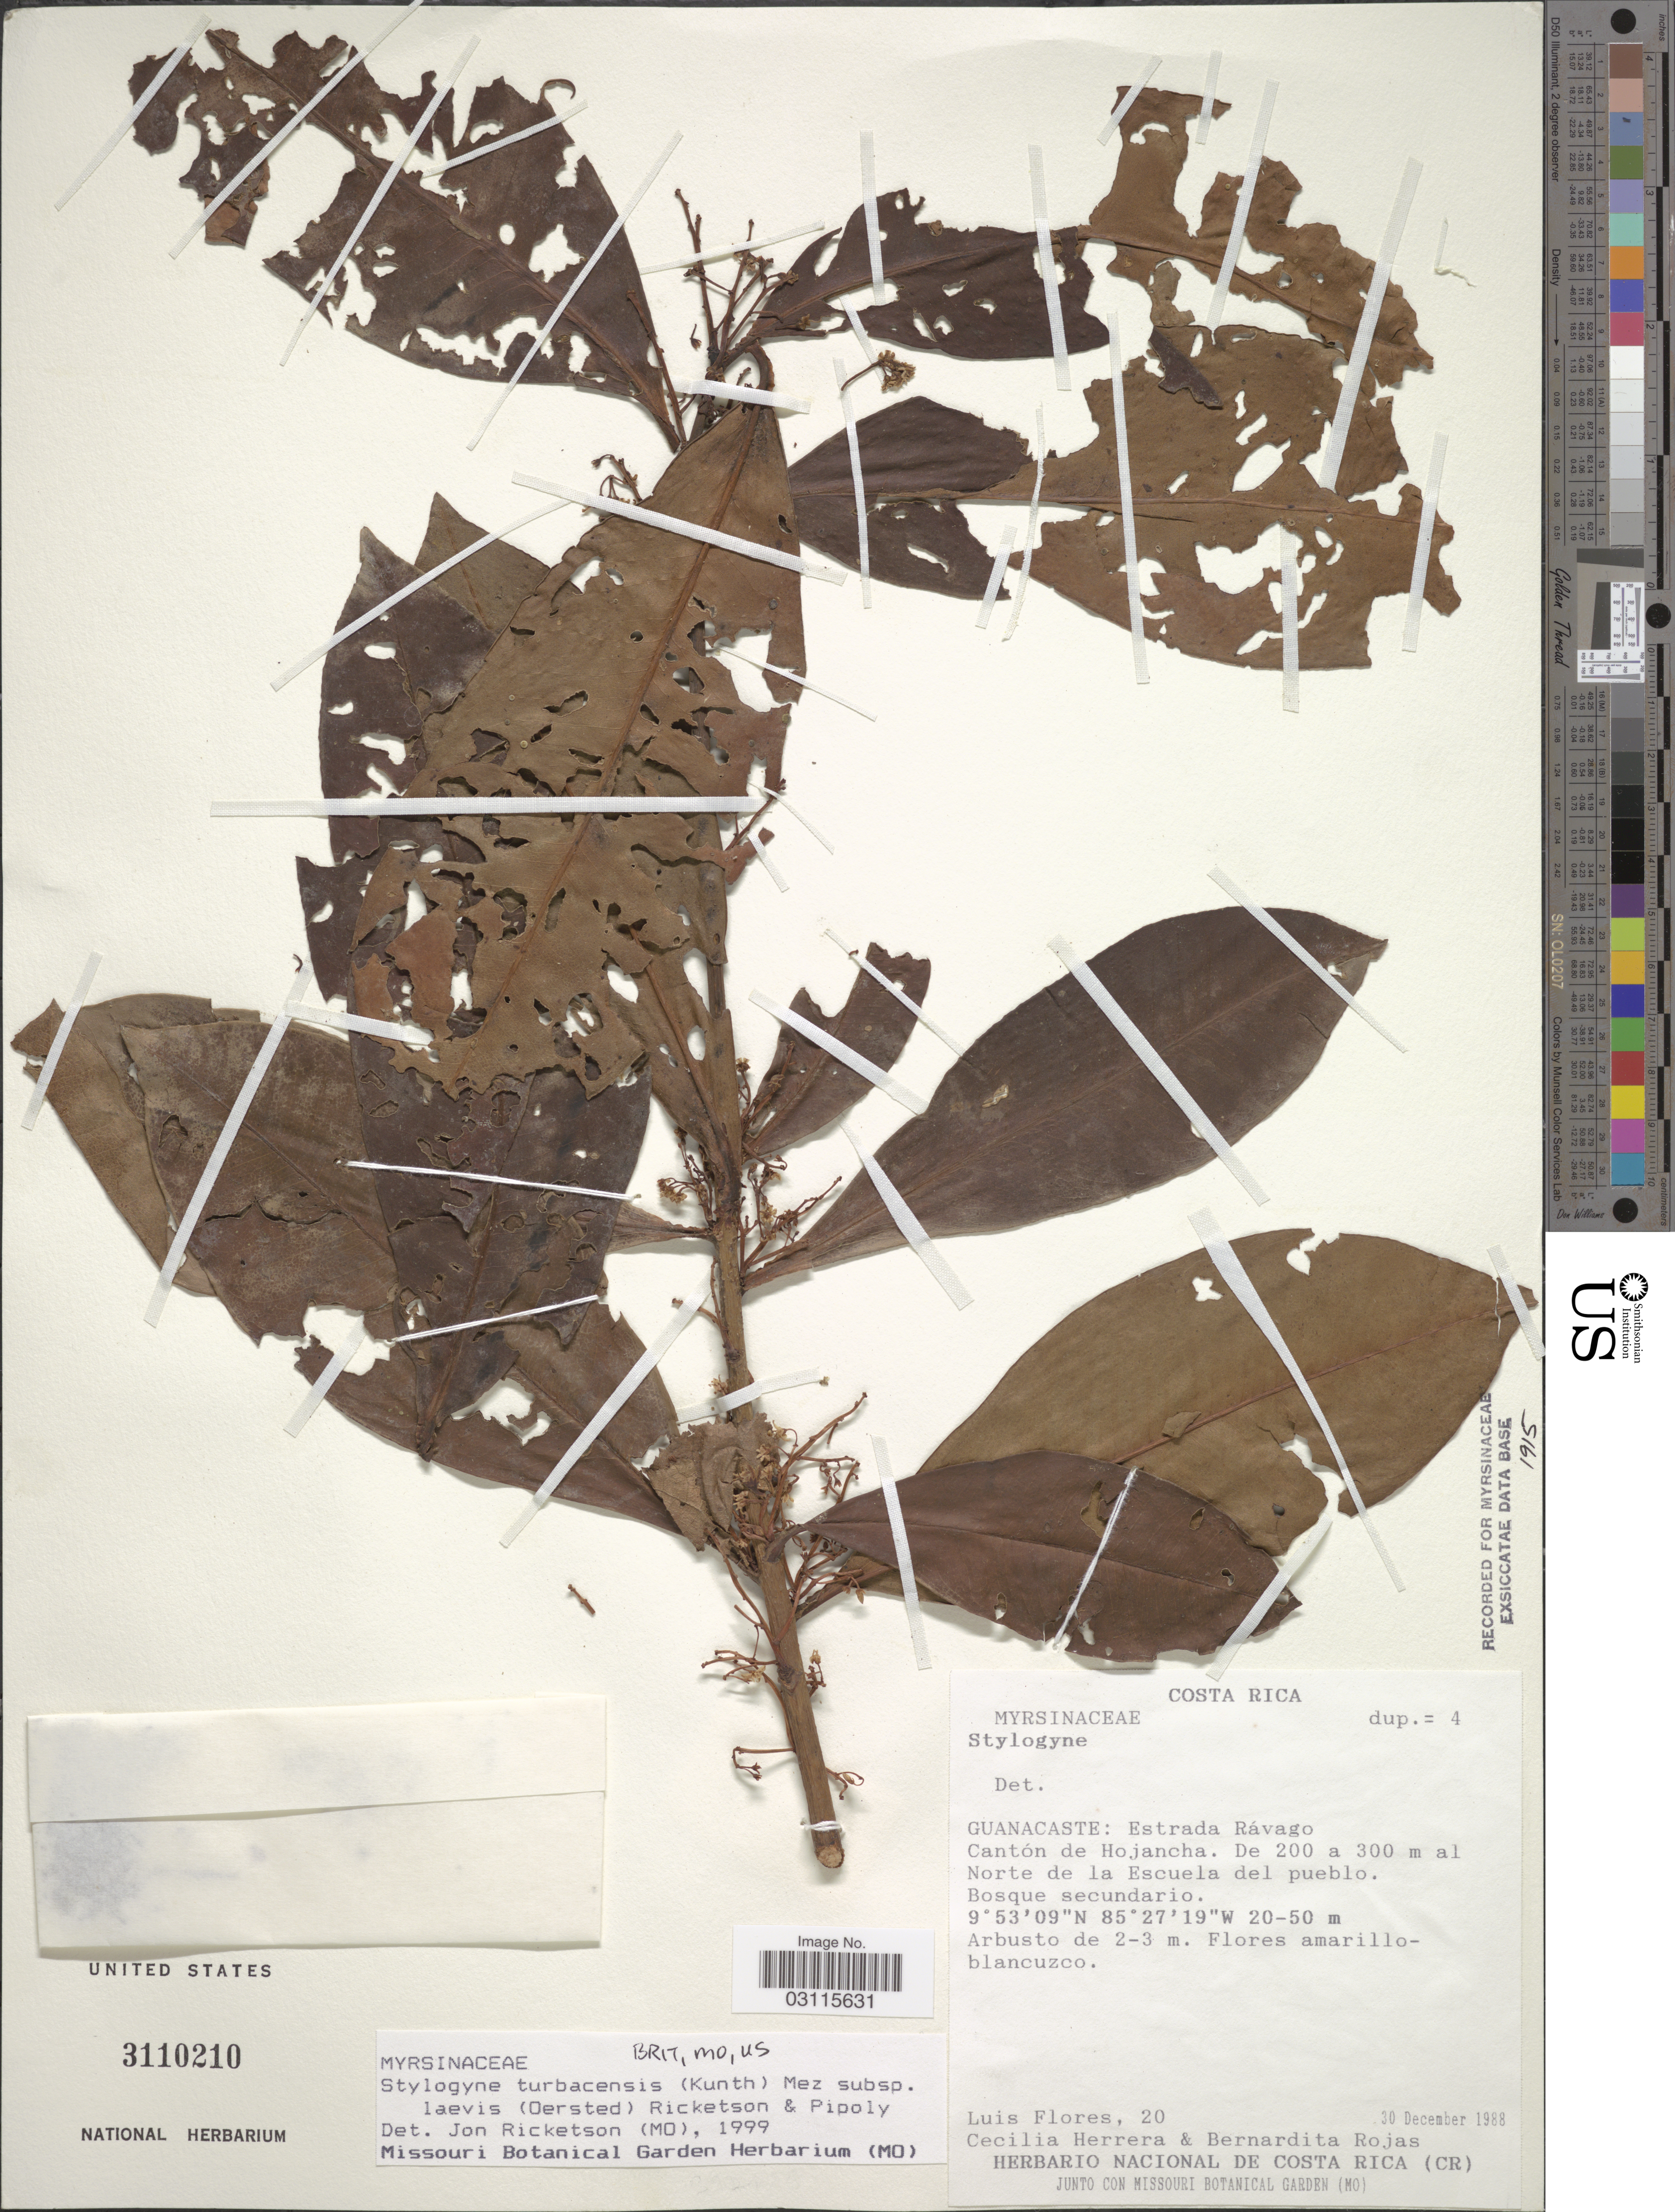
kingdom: Plantae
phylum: Tracheophyta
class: Magnoliopsida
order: Ericales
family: Primulaceae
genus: Stylogyne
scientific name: Stylogyne turbacensis subsp. laevis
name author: (Oerst.) Ricketson & Pipoly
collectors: L. Flores, C. Herrera & B. Rojas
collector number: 20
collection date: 1988-12-30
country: Costa Rica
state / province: Guanacaste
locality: Estrada Rávago Cantón de Hojancha. Al Norte de la Escuela del pueblo.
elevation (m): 20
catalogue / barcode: US 3110210